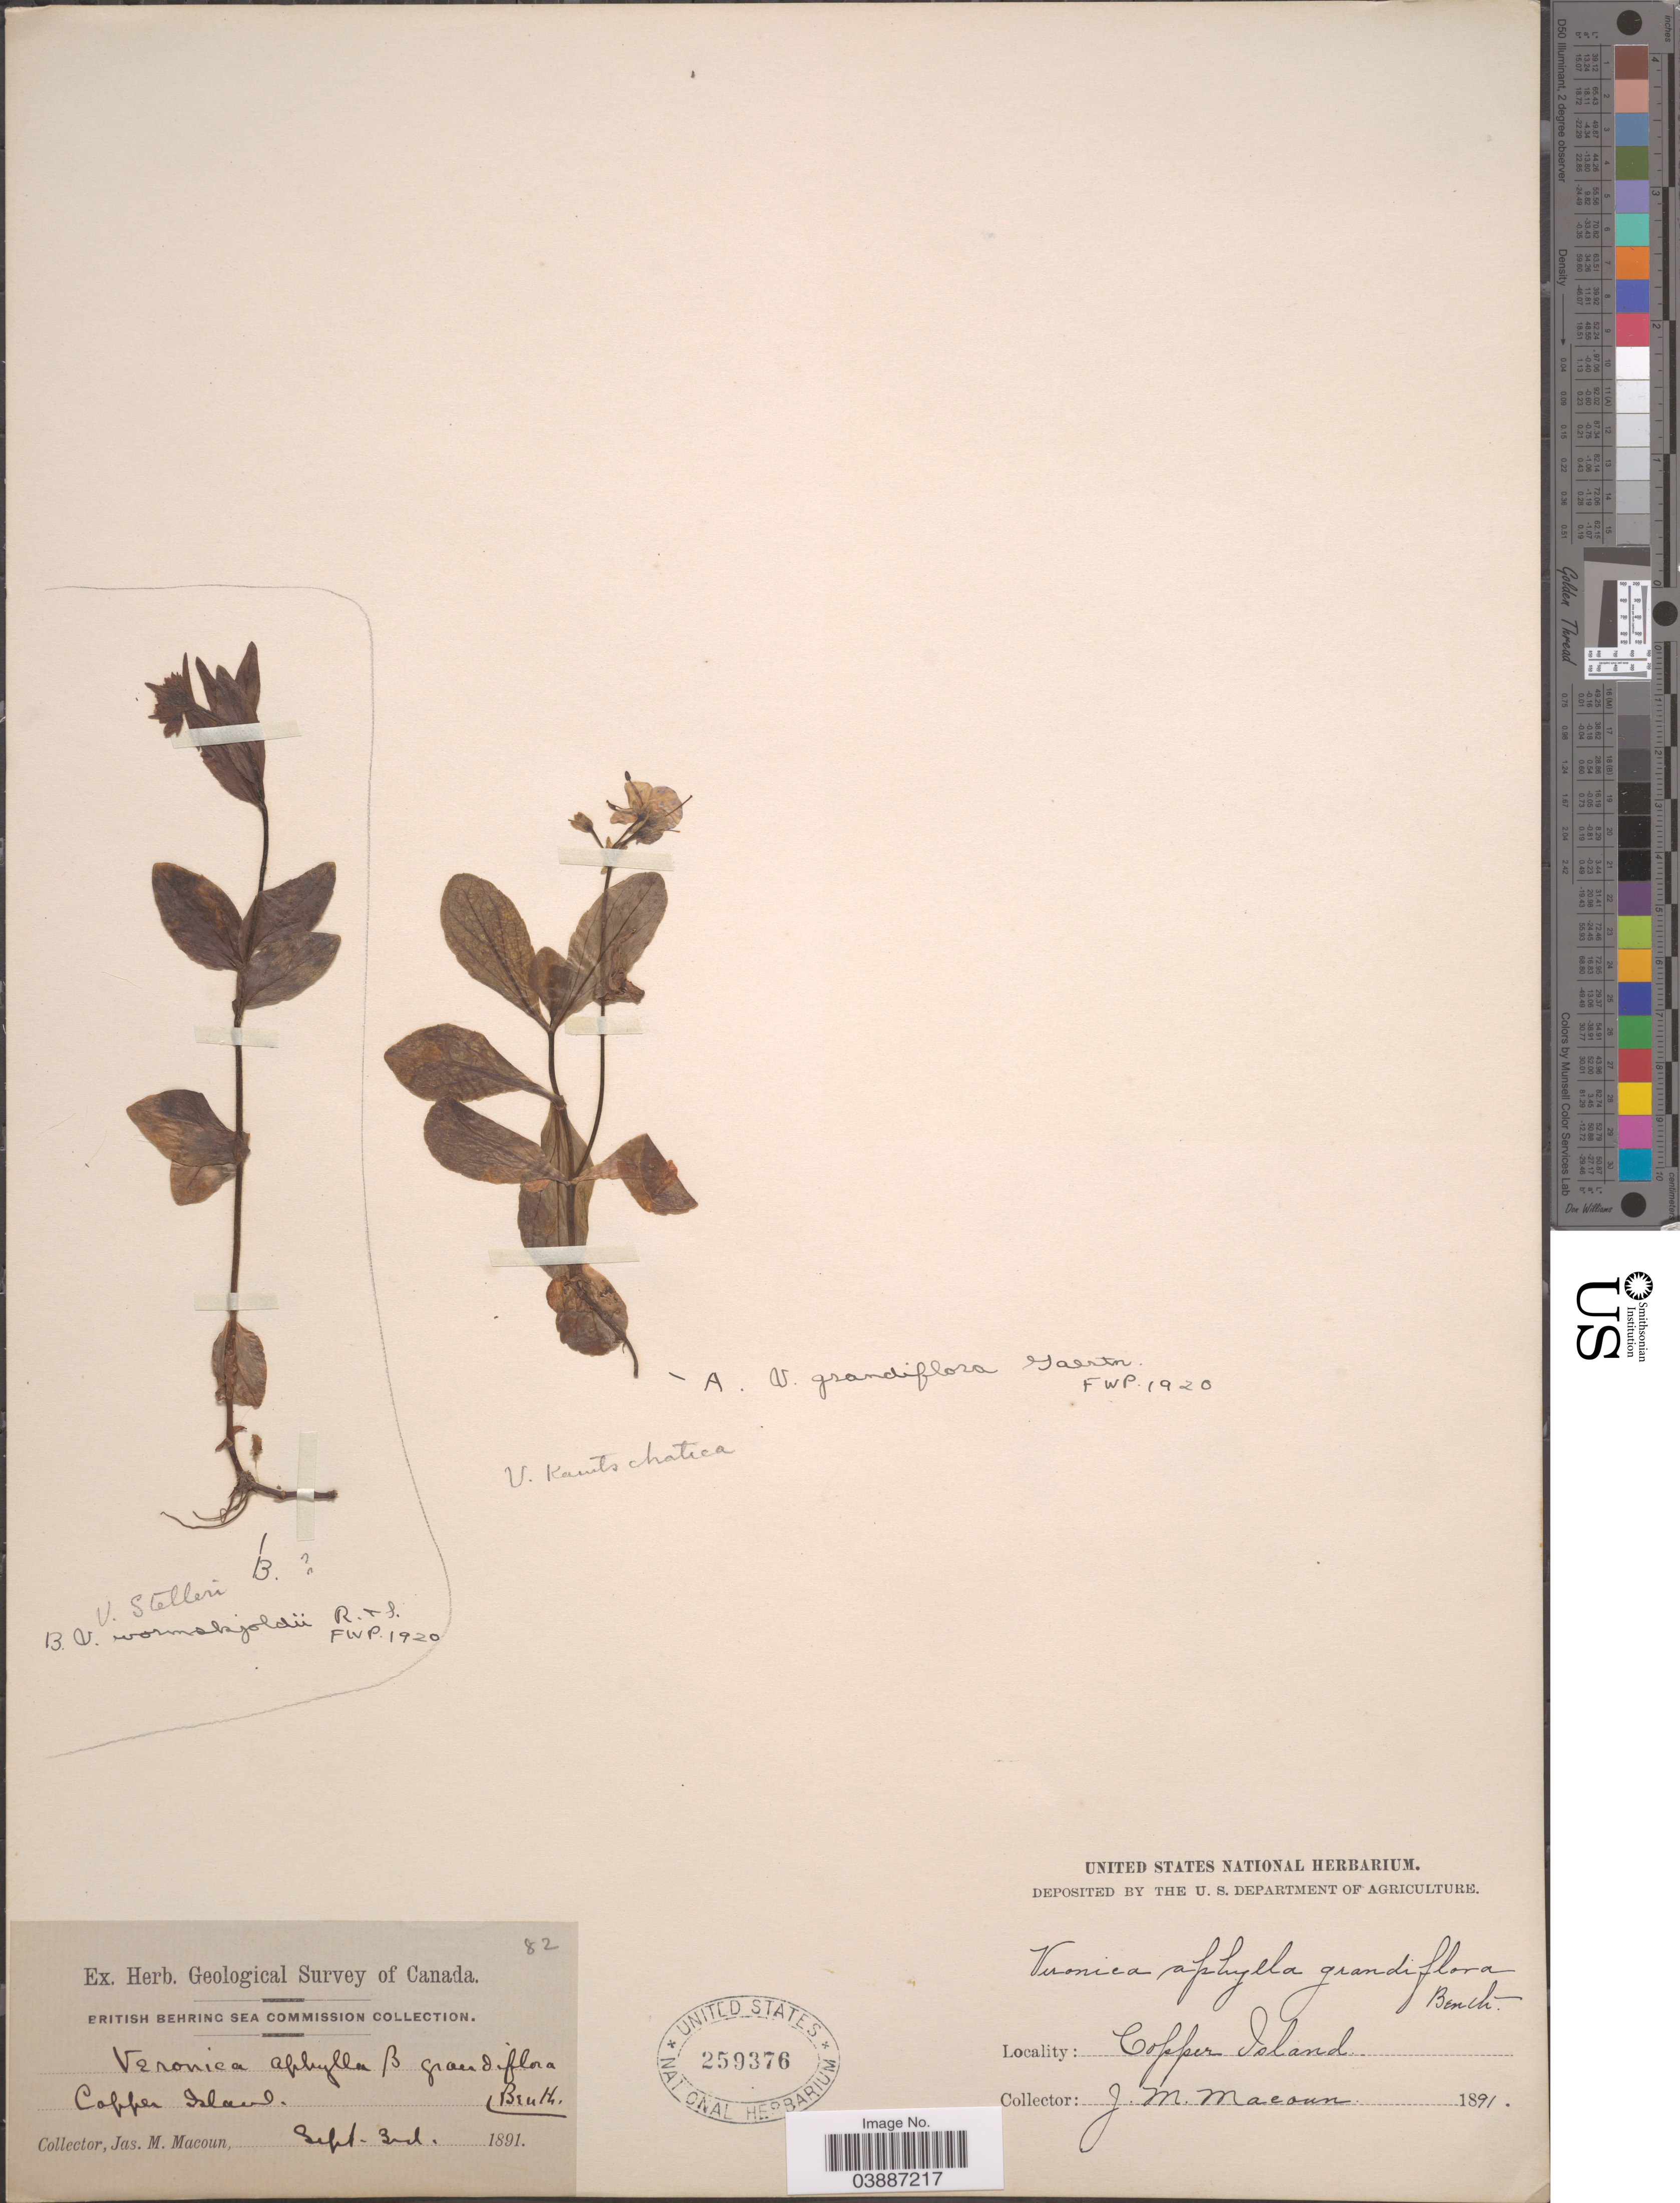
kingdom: Plantae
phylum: Tracheophyta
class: Magnoliopsida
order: Lamiales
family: Plantaginaceae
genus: Veronica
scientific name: Veronica grandiflora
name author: Gaertn.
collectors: J. M. Macoun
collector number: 82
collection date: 1891-09-03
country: Russian Federation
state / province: Kamchatka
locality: Copper Island.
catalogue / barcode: US 259376